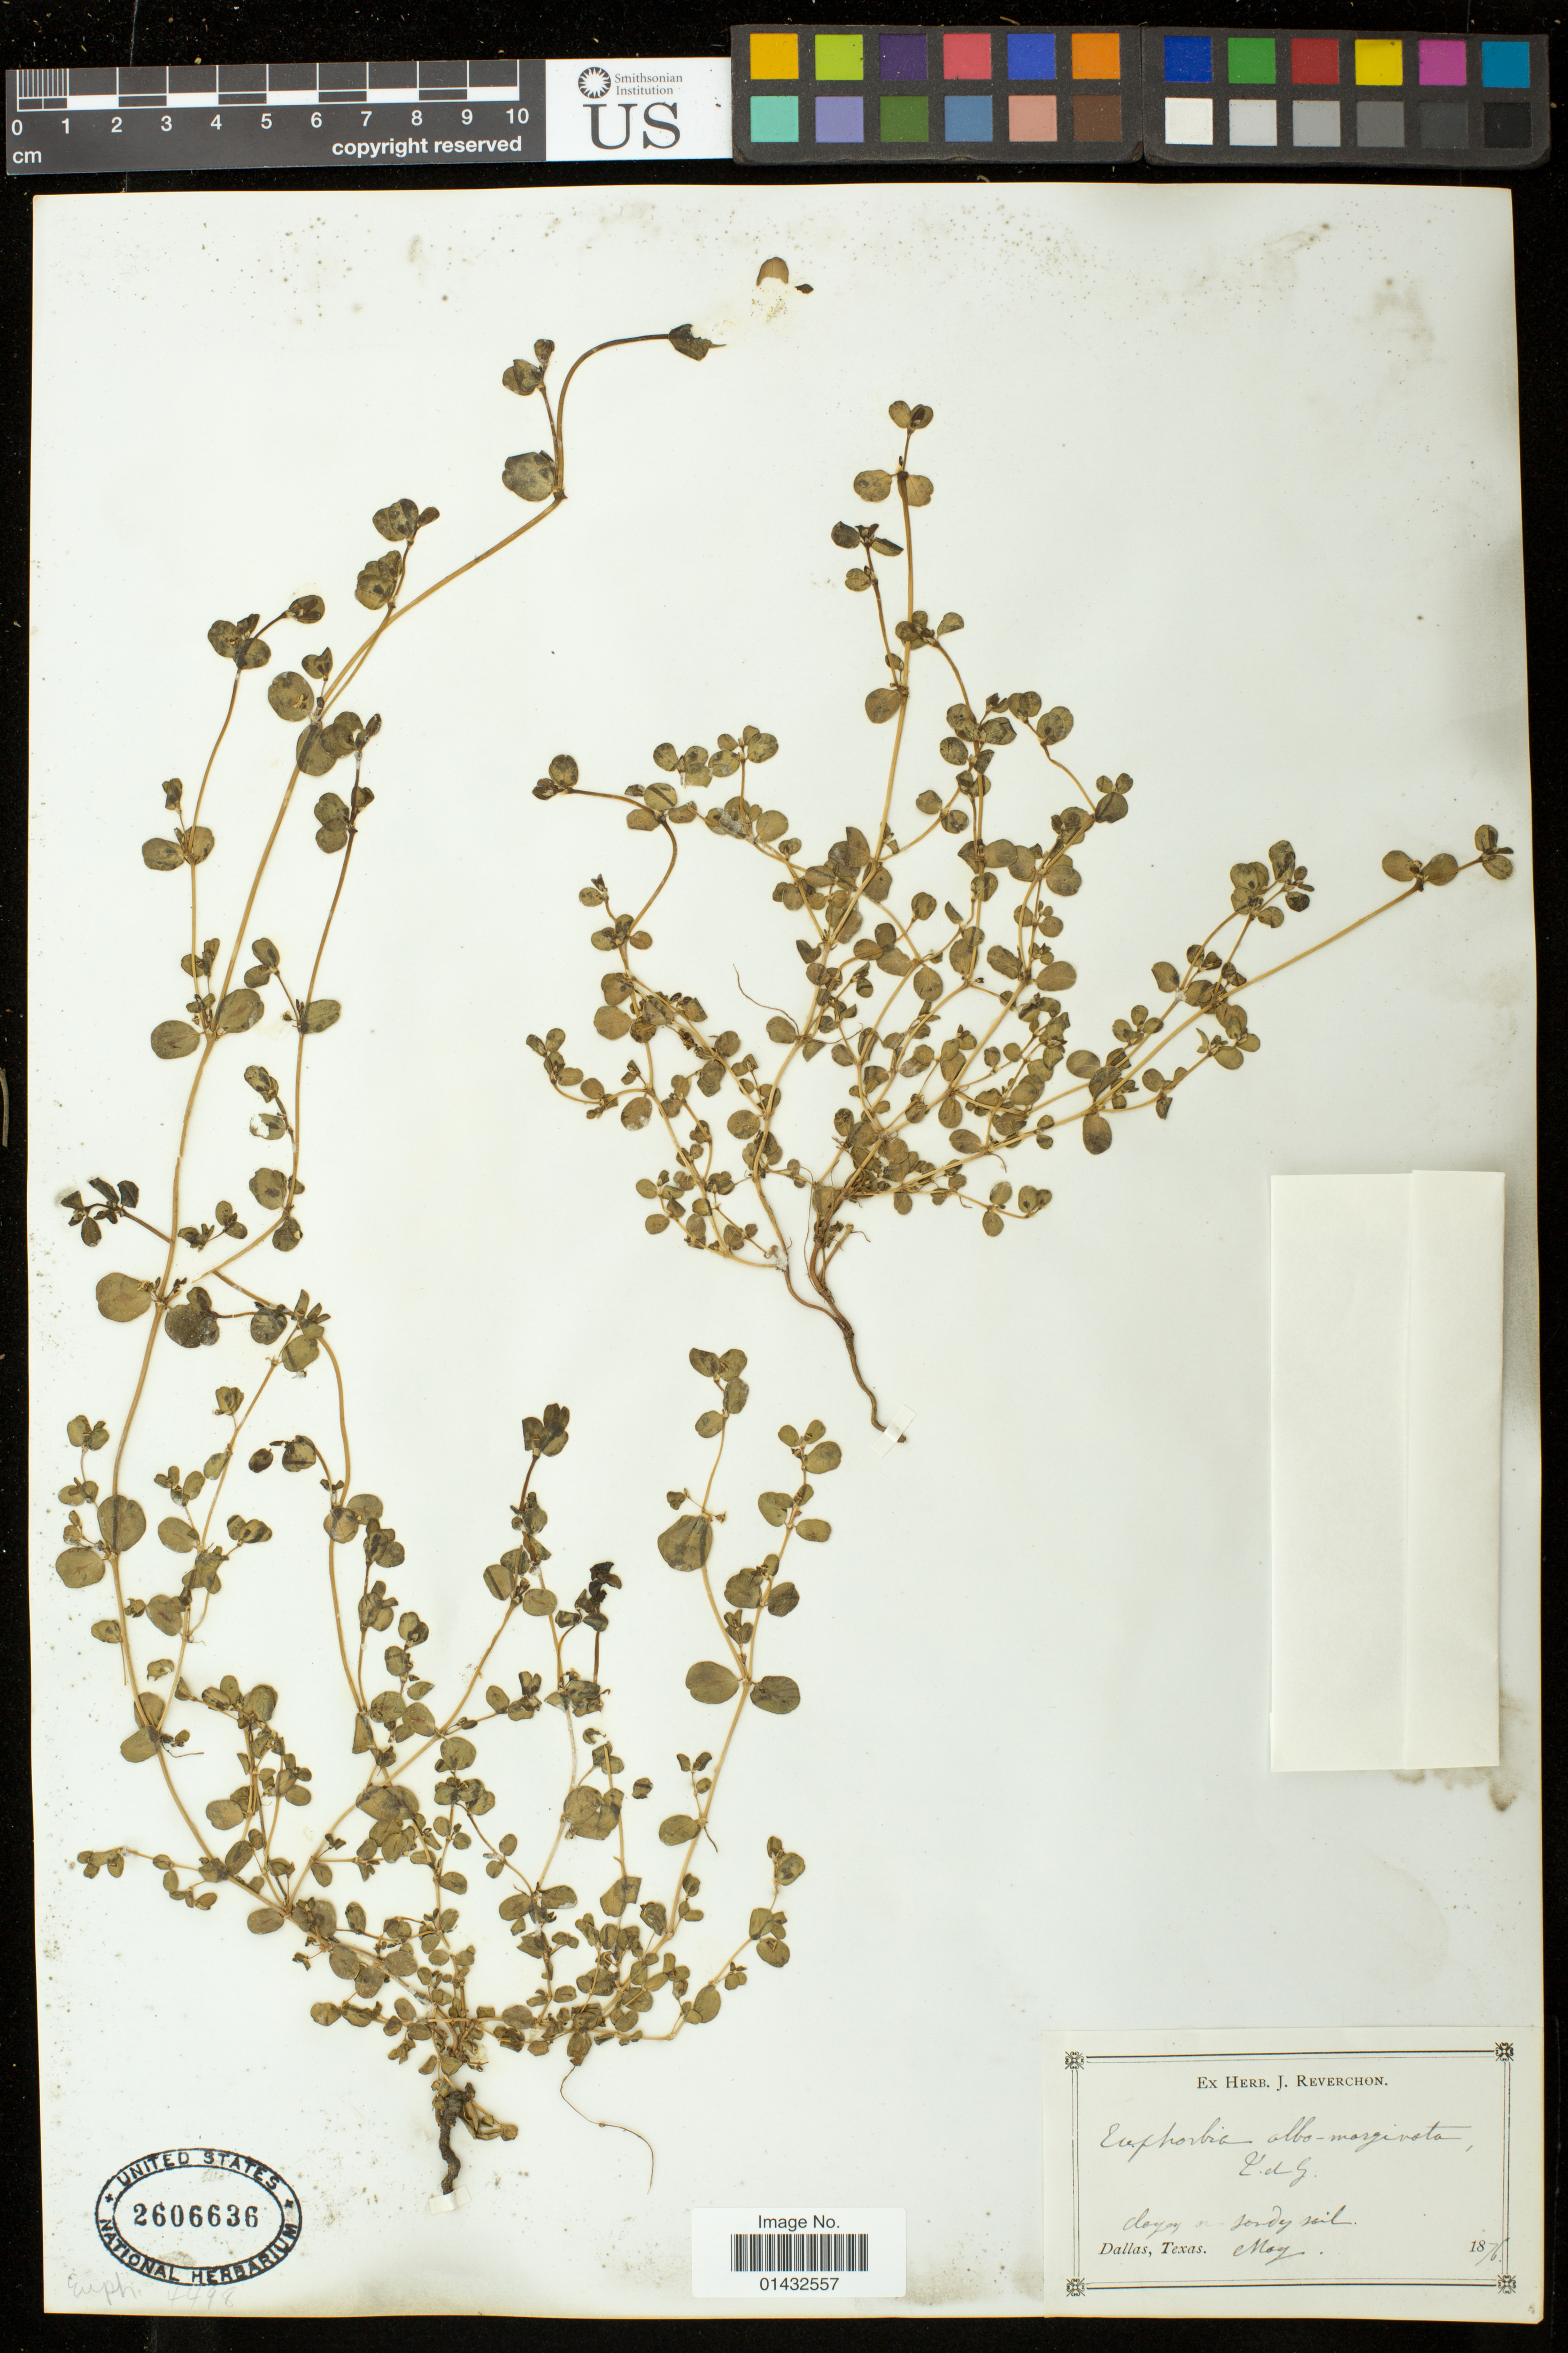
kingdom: Plantae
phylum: Tracheophyta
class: Magnoliopsida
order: Malpighiales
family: Euphorbiaceae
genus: Euphorbia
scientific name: Euphorbia albomarginata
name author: Torr. & A. Gray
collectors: J. Reverchon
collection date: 1876-05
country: United States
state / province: Texas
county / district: Dallas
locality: Dallas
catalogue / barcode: US 2606636